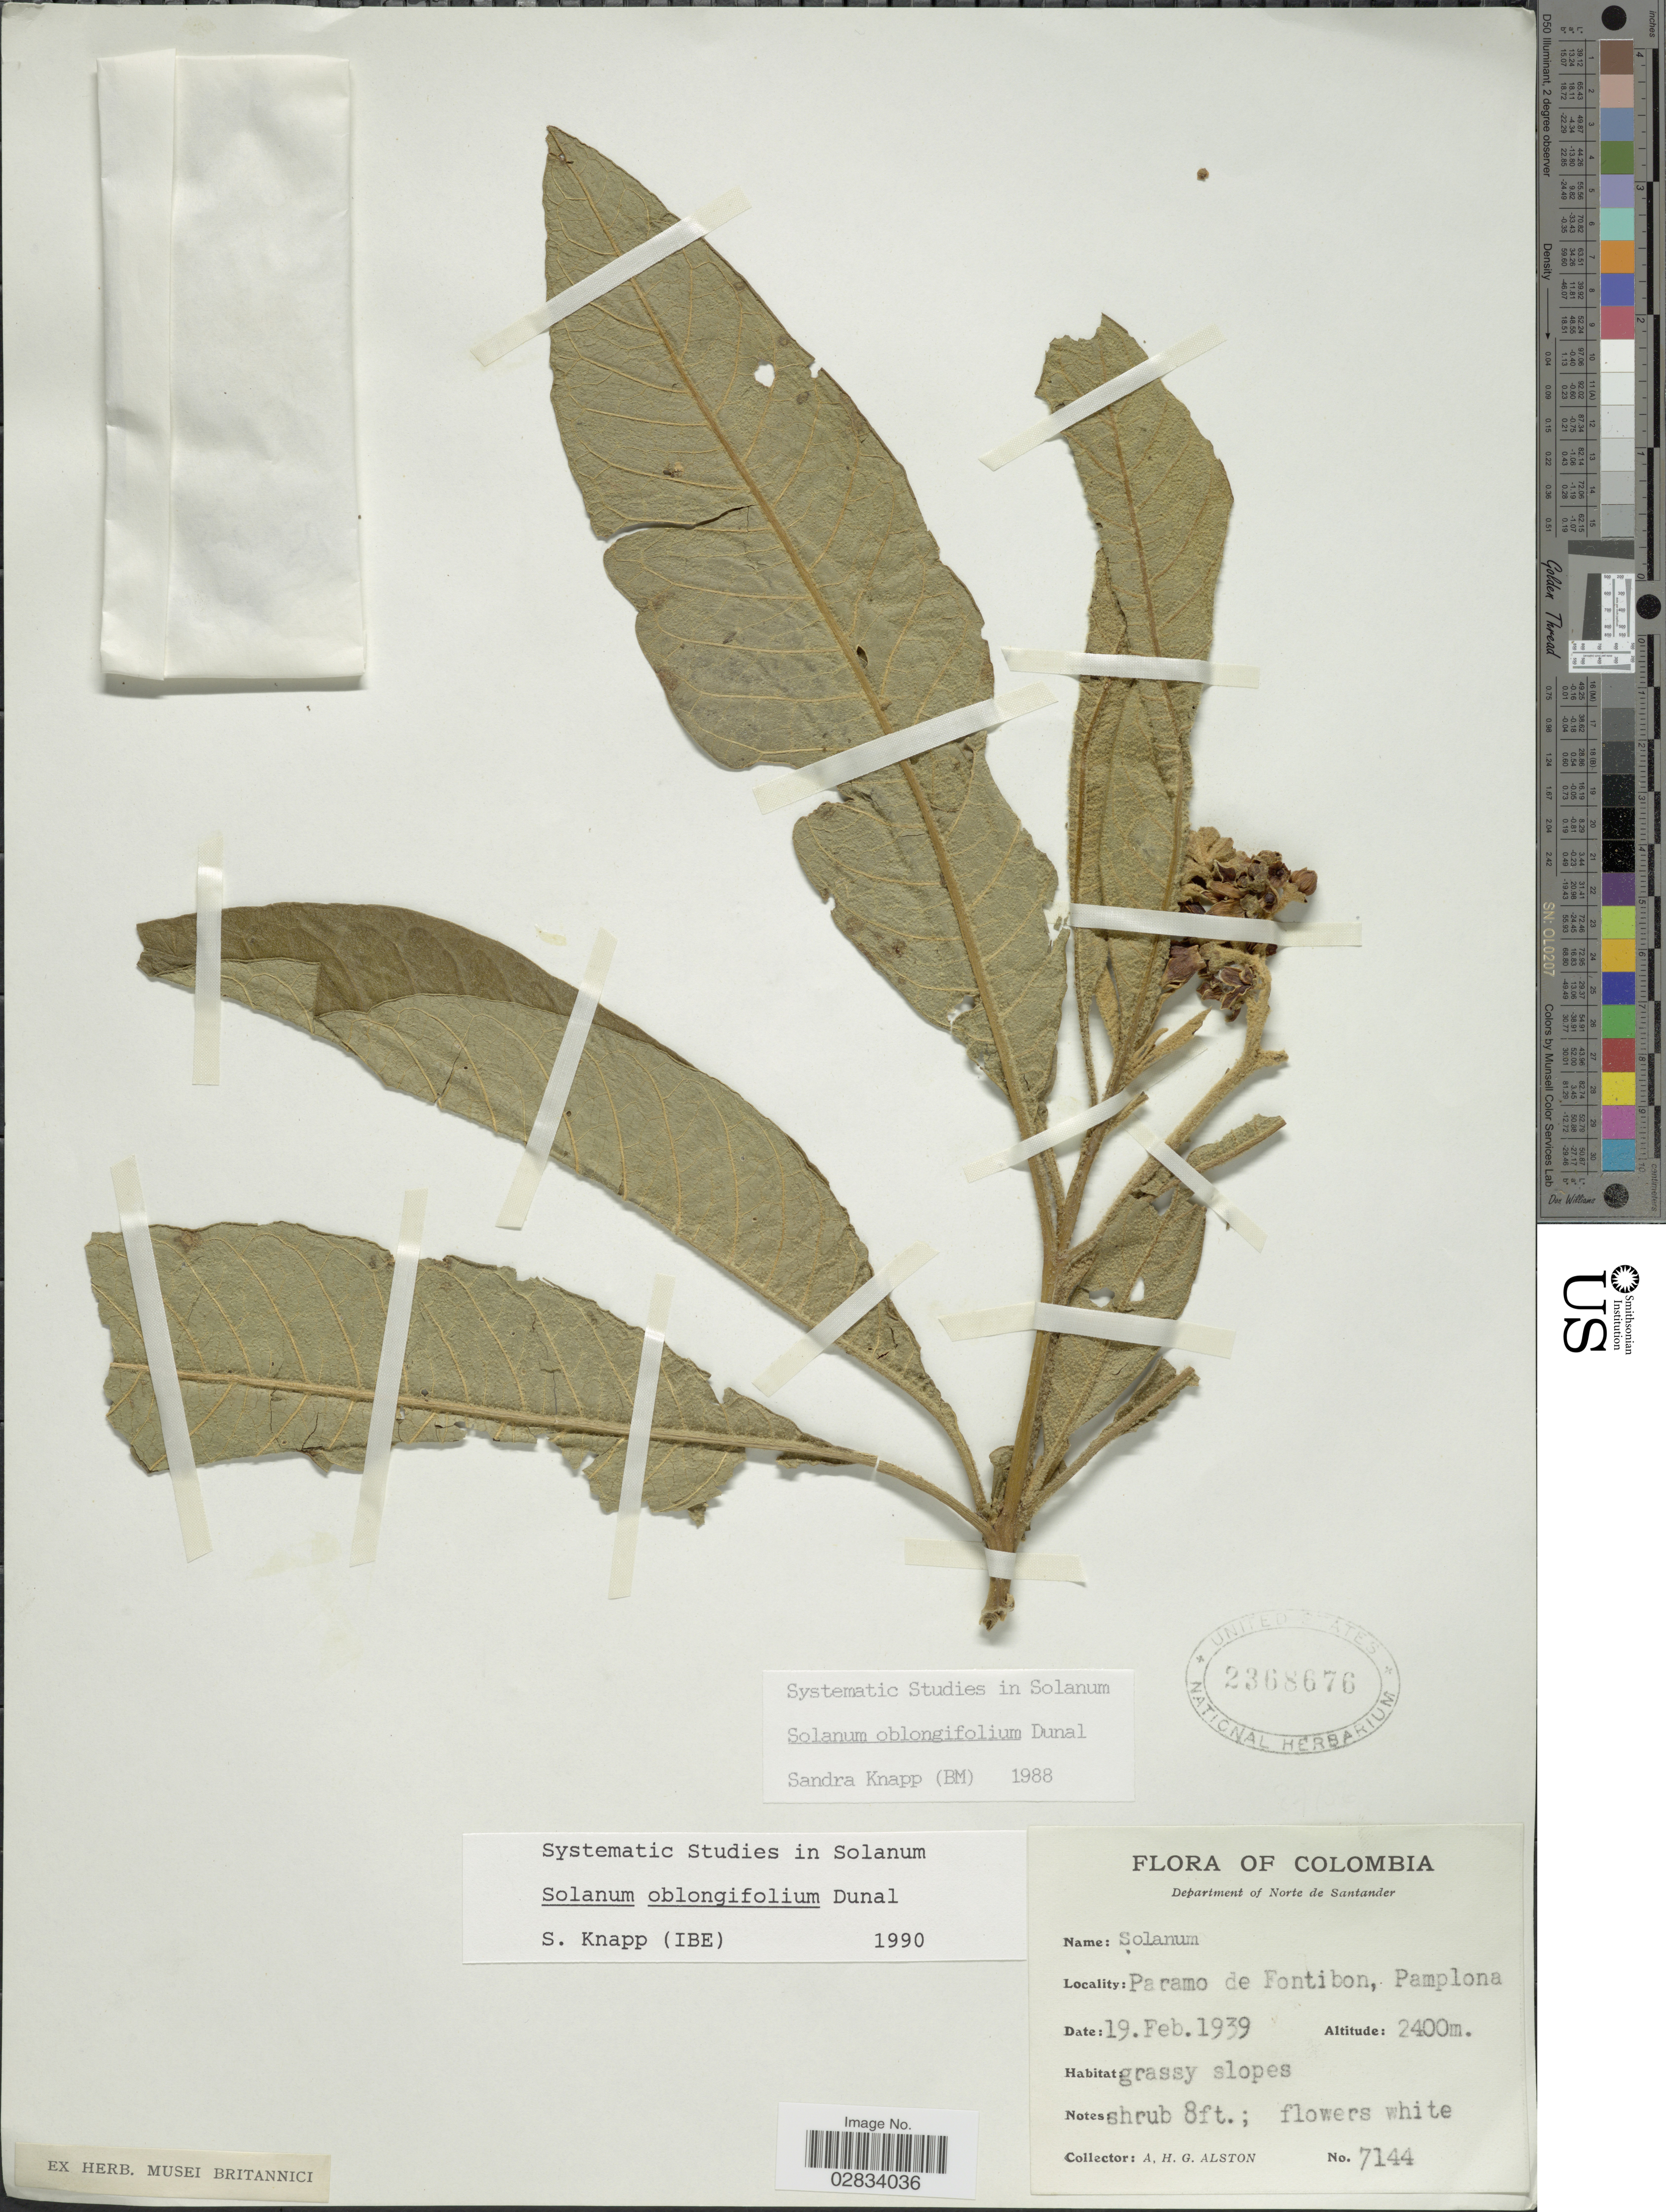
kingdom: Plantae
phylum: Tracheophyta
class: Magnoliopsida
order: Solanales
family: Solanaceae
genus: Solanum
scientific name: Solanum oblongifolium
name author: Duval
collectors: A. H. Alston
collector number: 7144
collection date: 1939-02-19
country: Colombia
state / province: Norte de Santander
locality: Department of Norte de Santander, Paramo de Fontibon, Pamplona.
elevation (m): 2400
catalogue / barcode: US 2368676